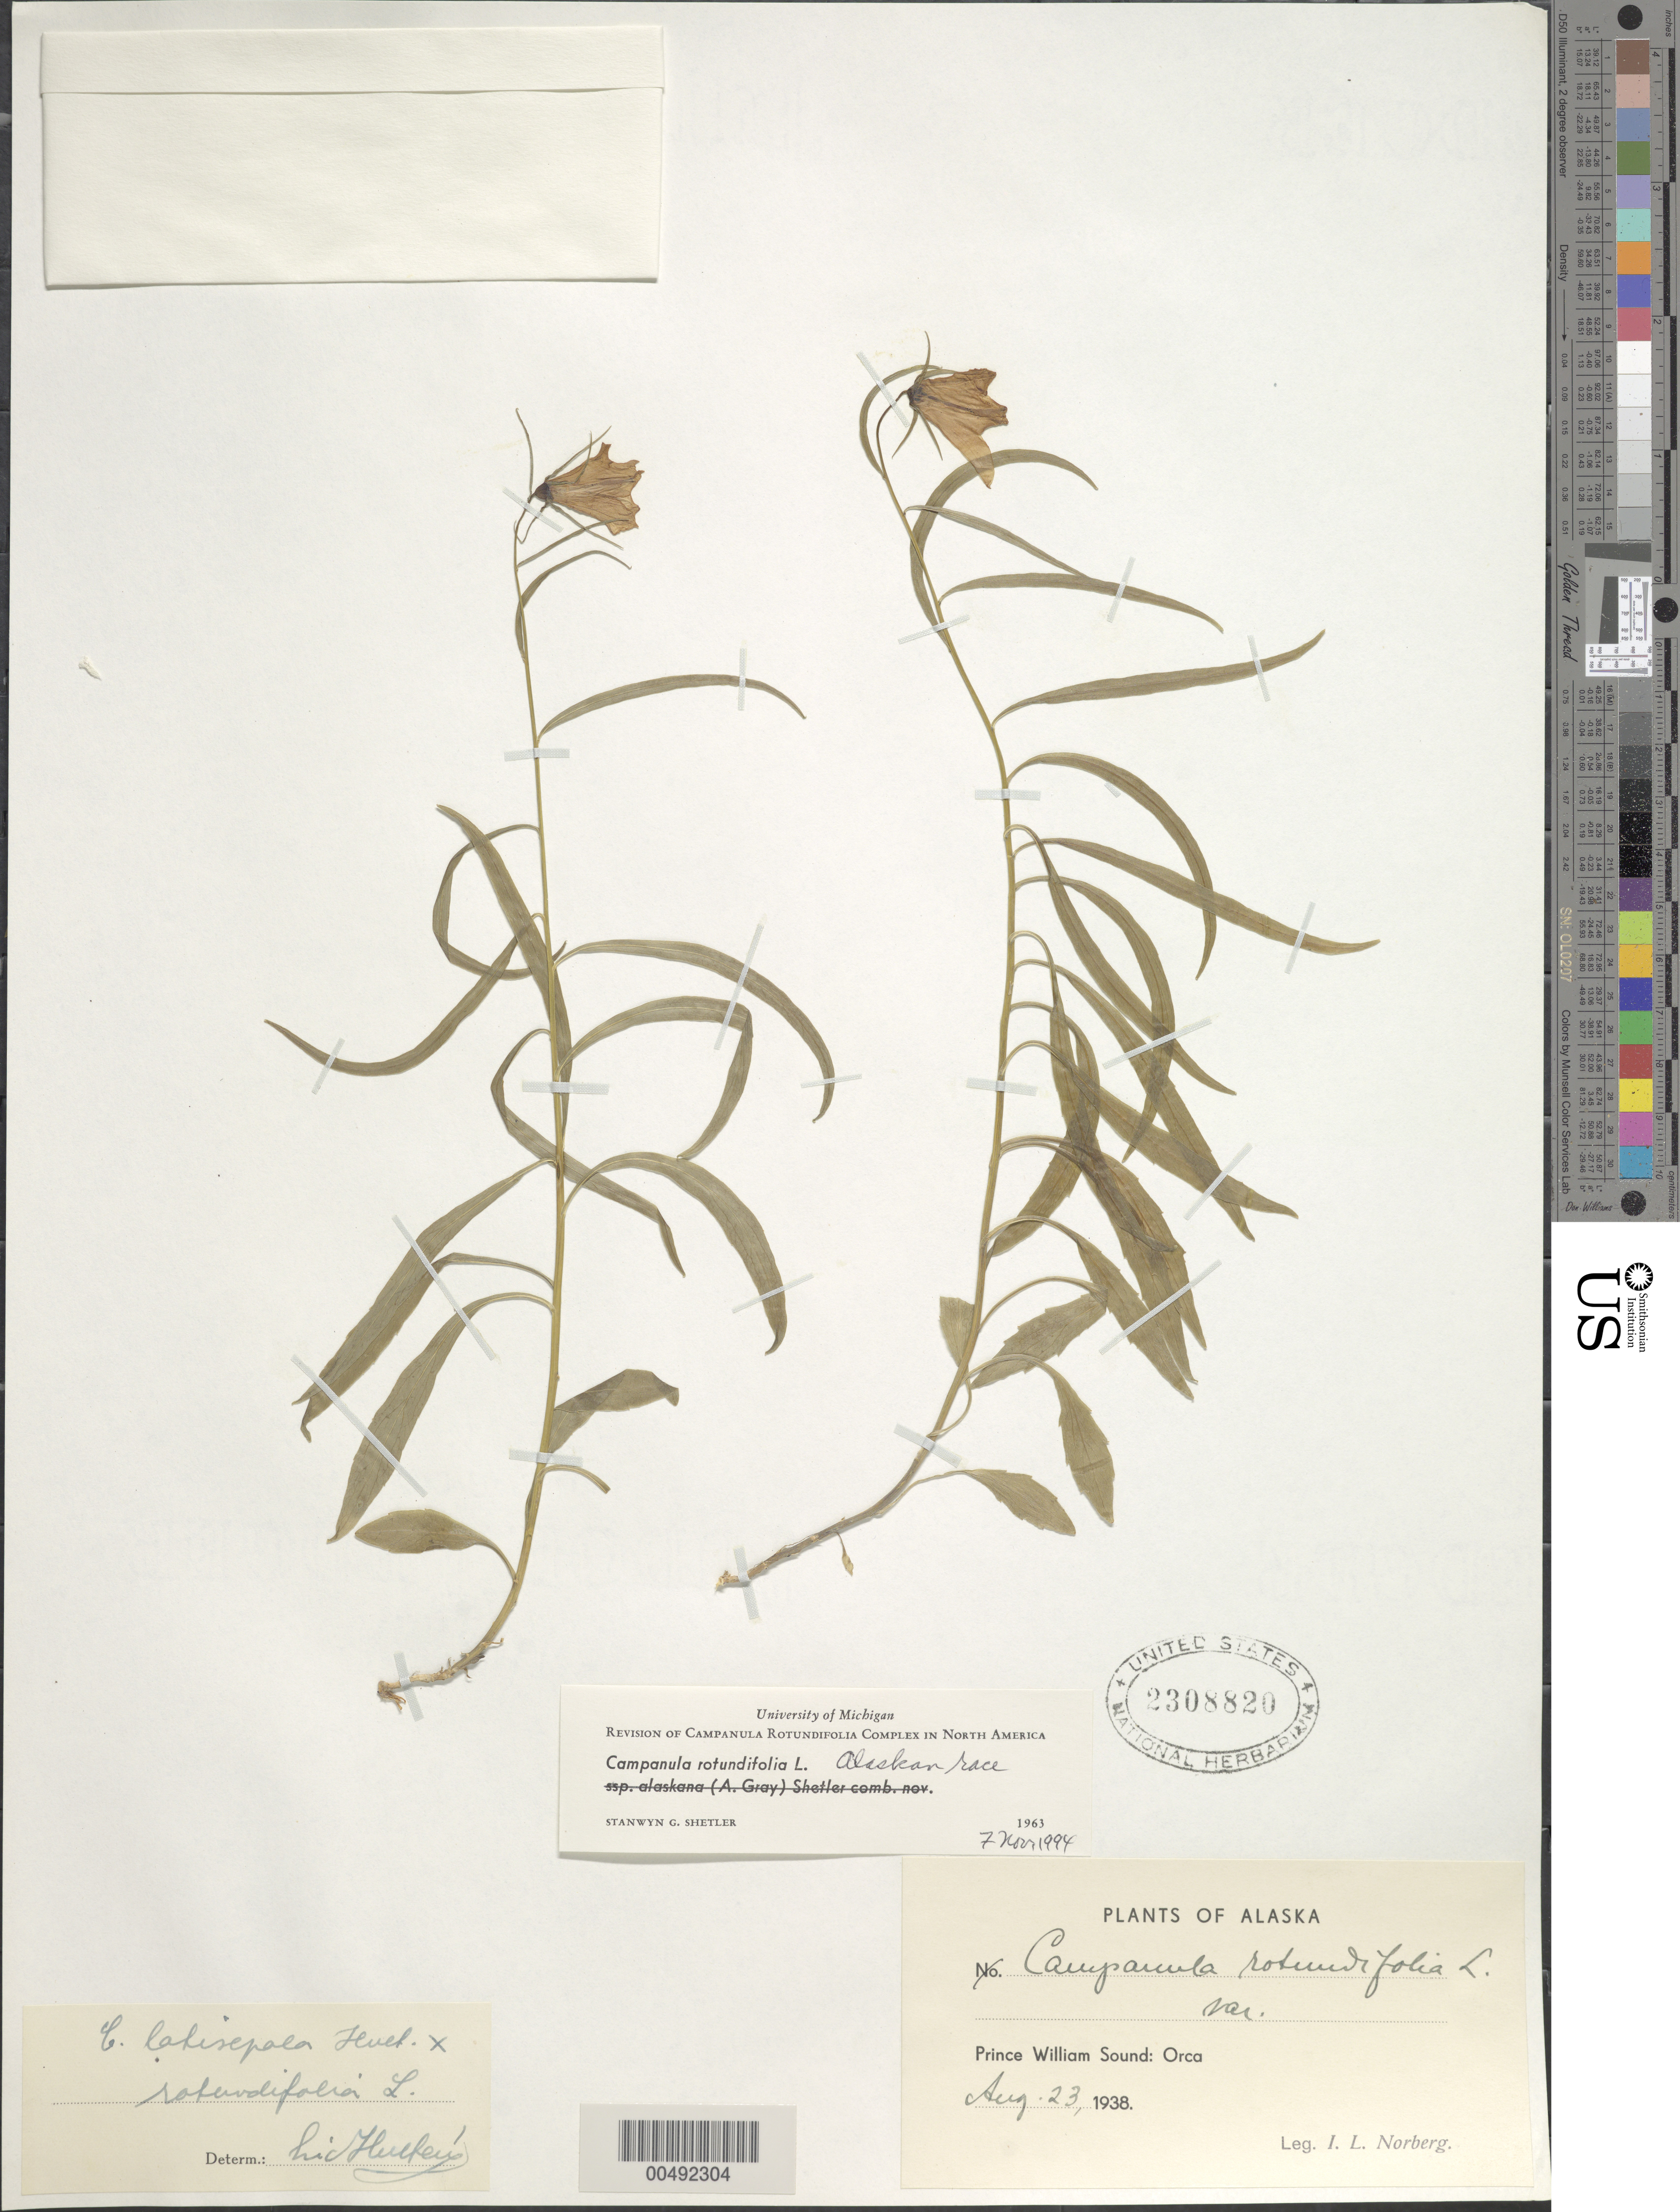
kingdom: Plantae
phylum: Tracheophyta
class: Magnoliopsida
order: Asterales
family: Campanulaceae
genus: Campanula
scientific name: Campanula rotundifolia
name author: L.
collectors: I. Norberg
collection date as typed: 23 Aug 1938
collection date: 1938-08-23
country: United States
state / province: Alaska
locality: Prince William Sound, Orca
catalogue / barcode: US 2308820